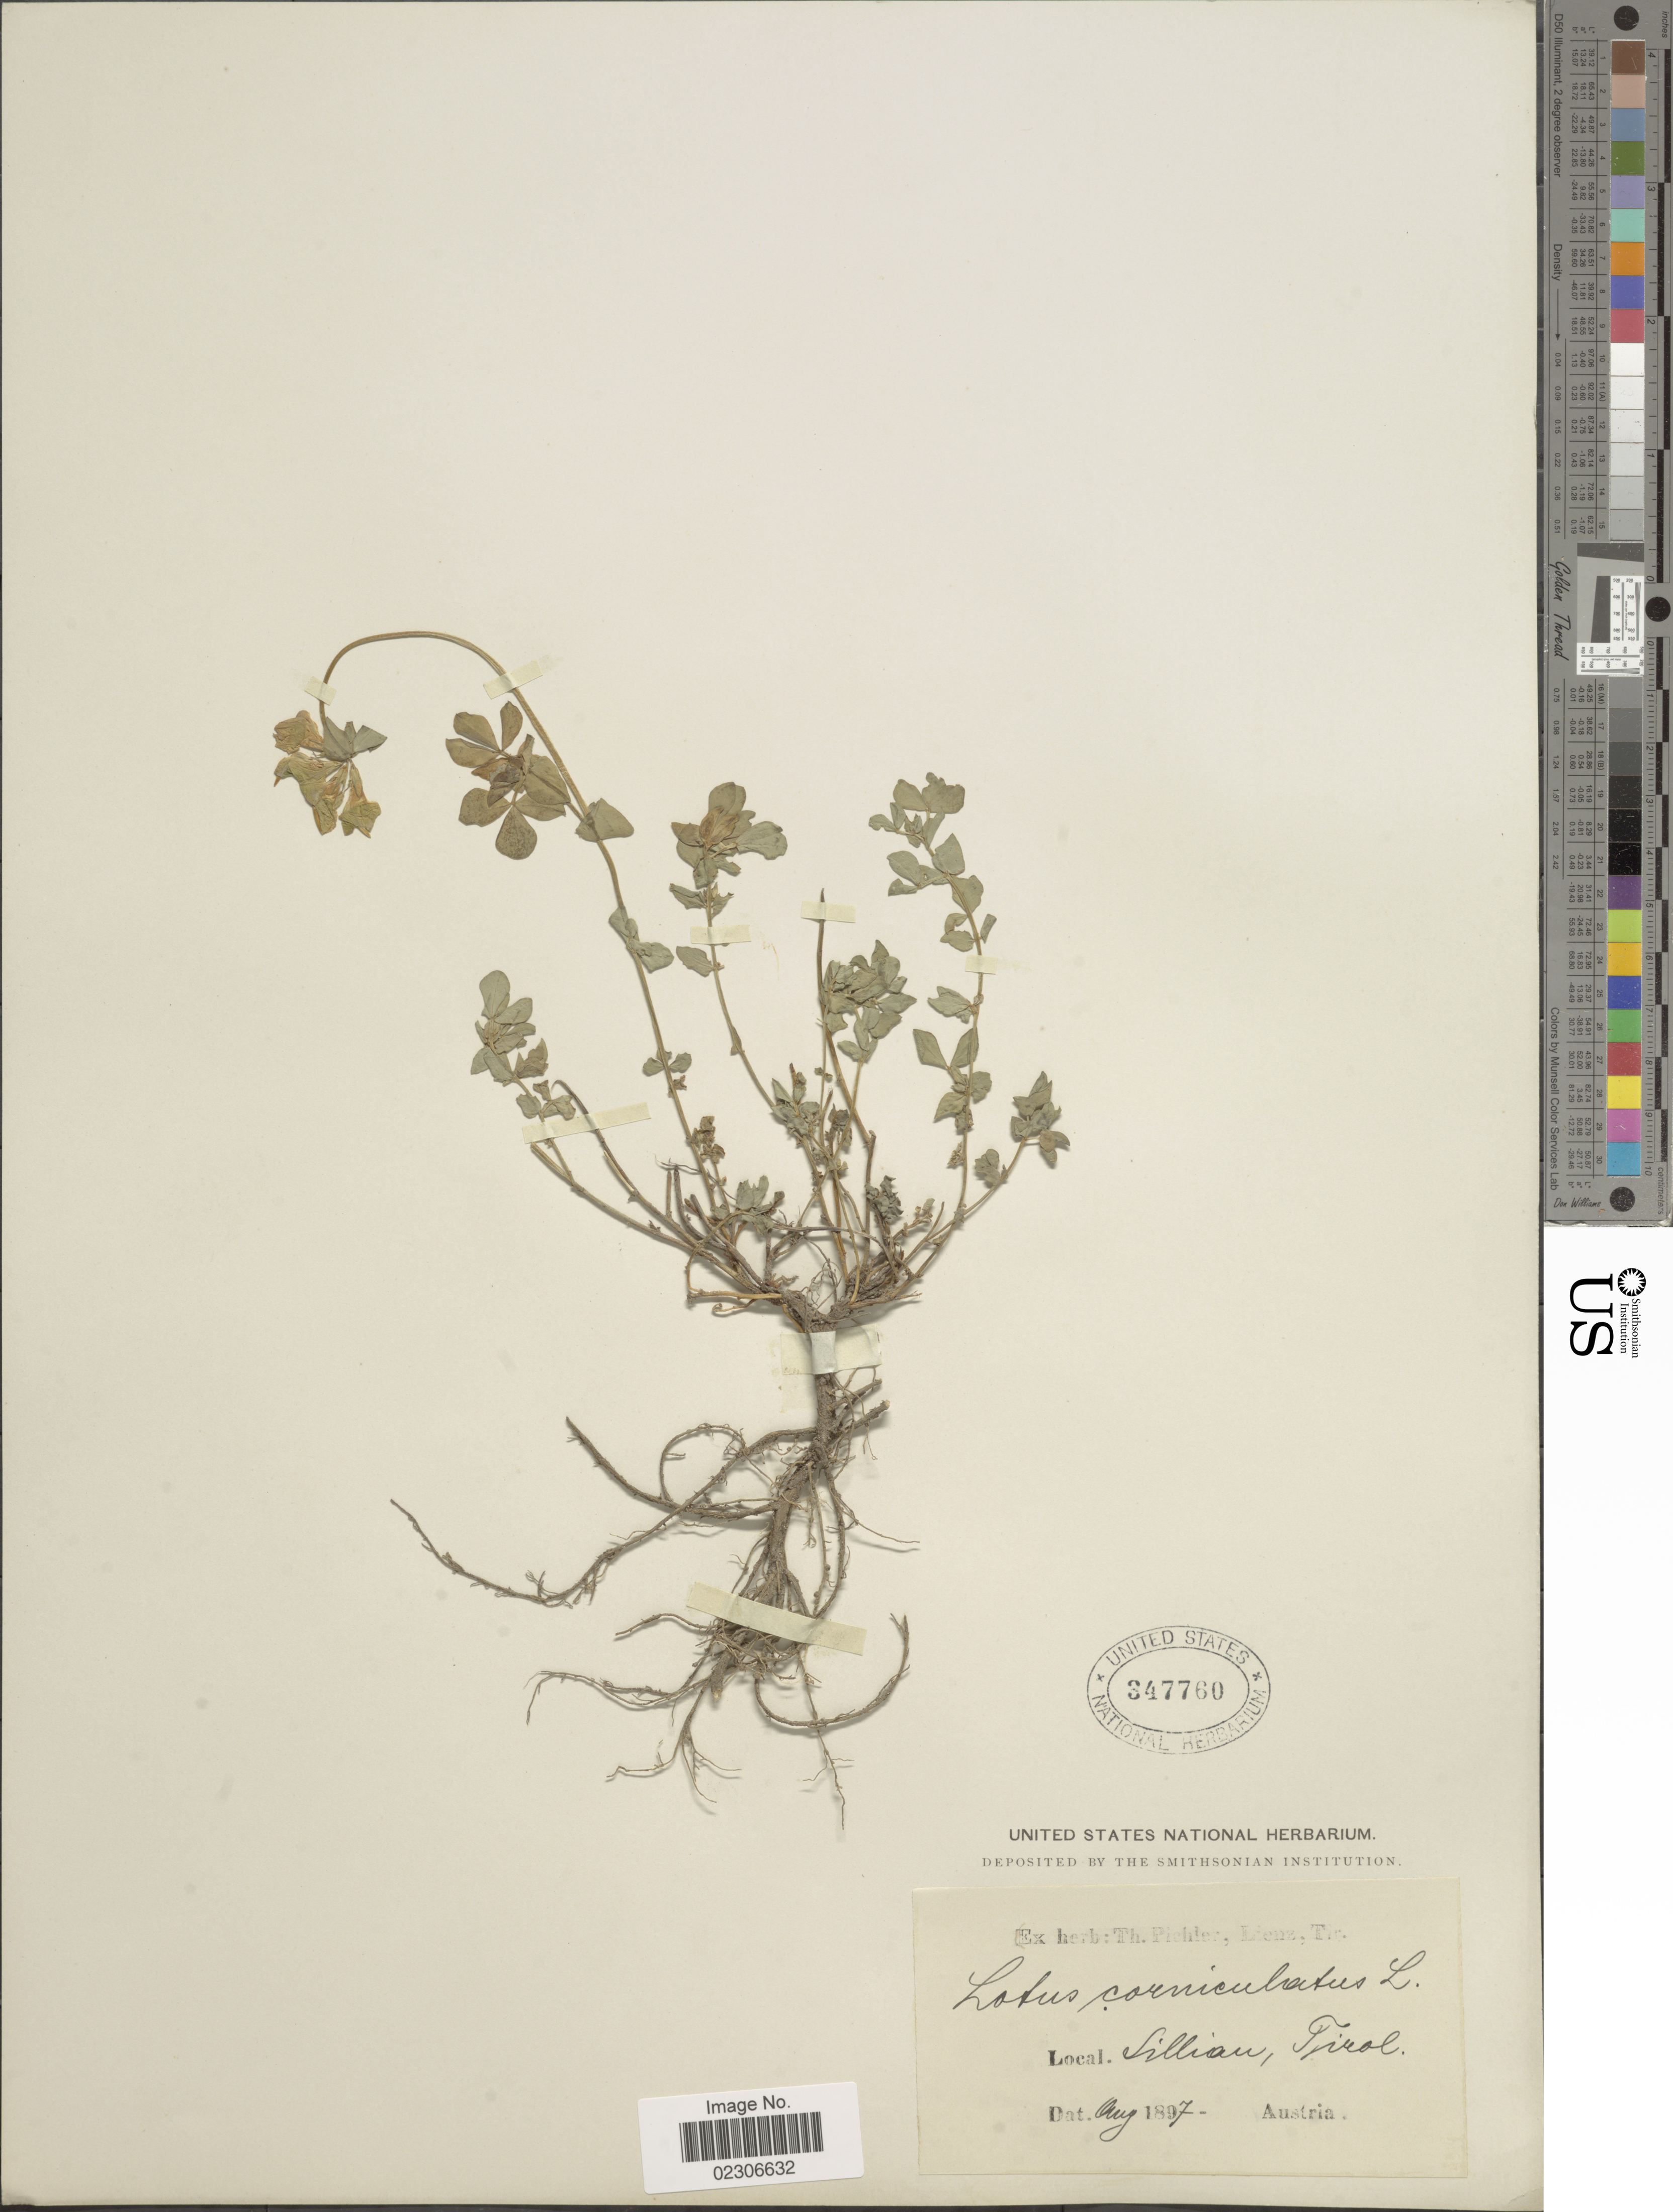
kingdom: Plantae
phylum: Tracheophyta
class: Magnoliopsida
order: Fabales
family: Fabaceae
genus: Lotus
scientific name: Lotus corniculatus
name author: L.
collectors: ex herb. T. Pichler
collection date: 1897-08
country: Austria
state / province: Tirol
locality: Sillian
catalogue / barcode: US 347760